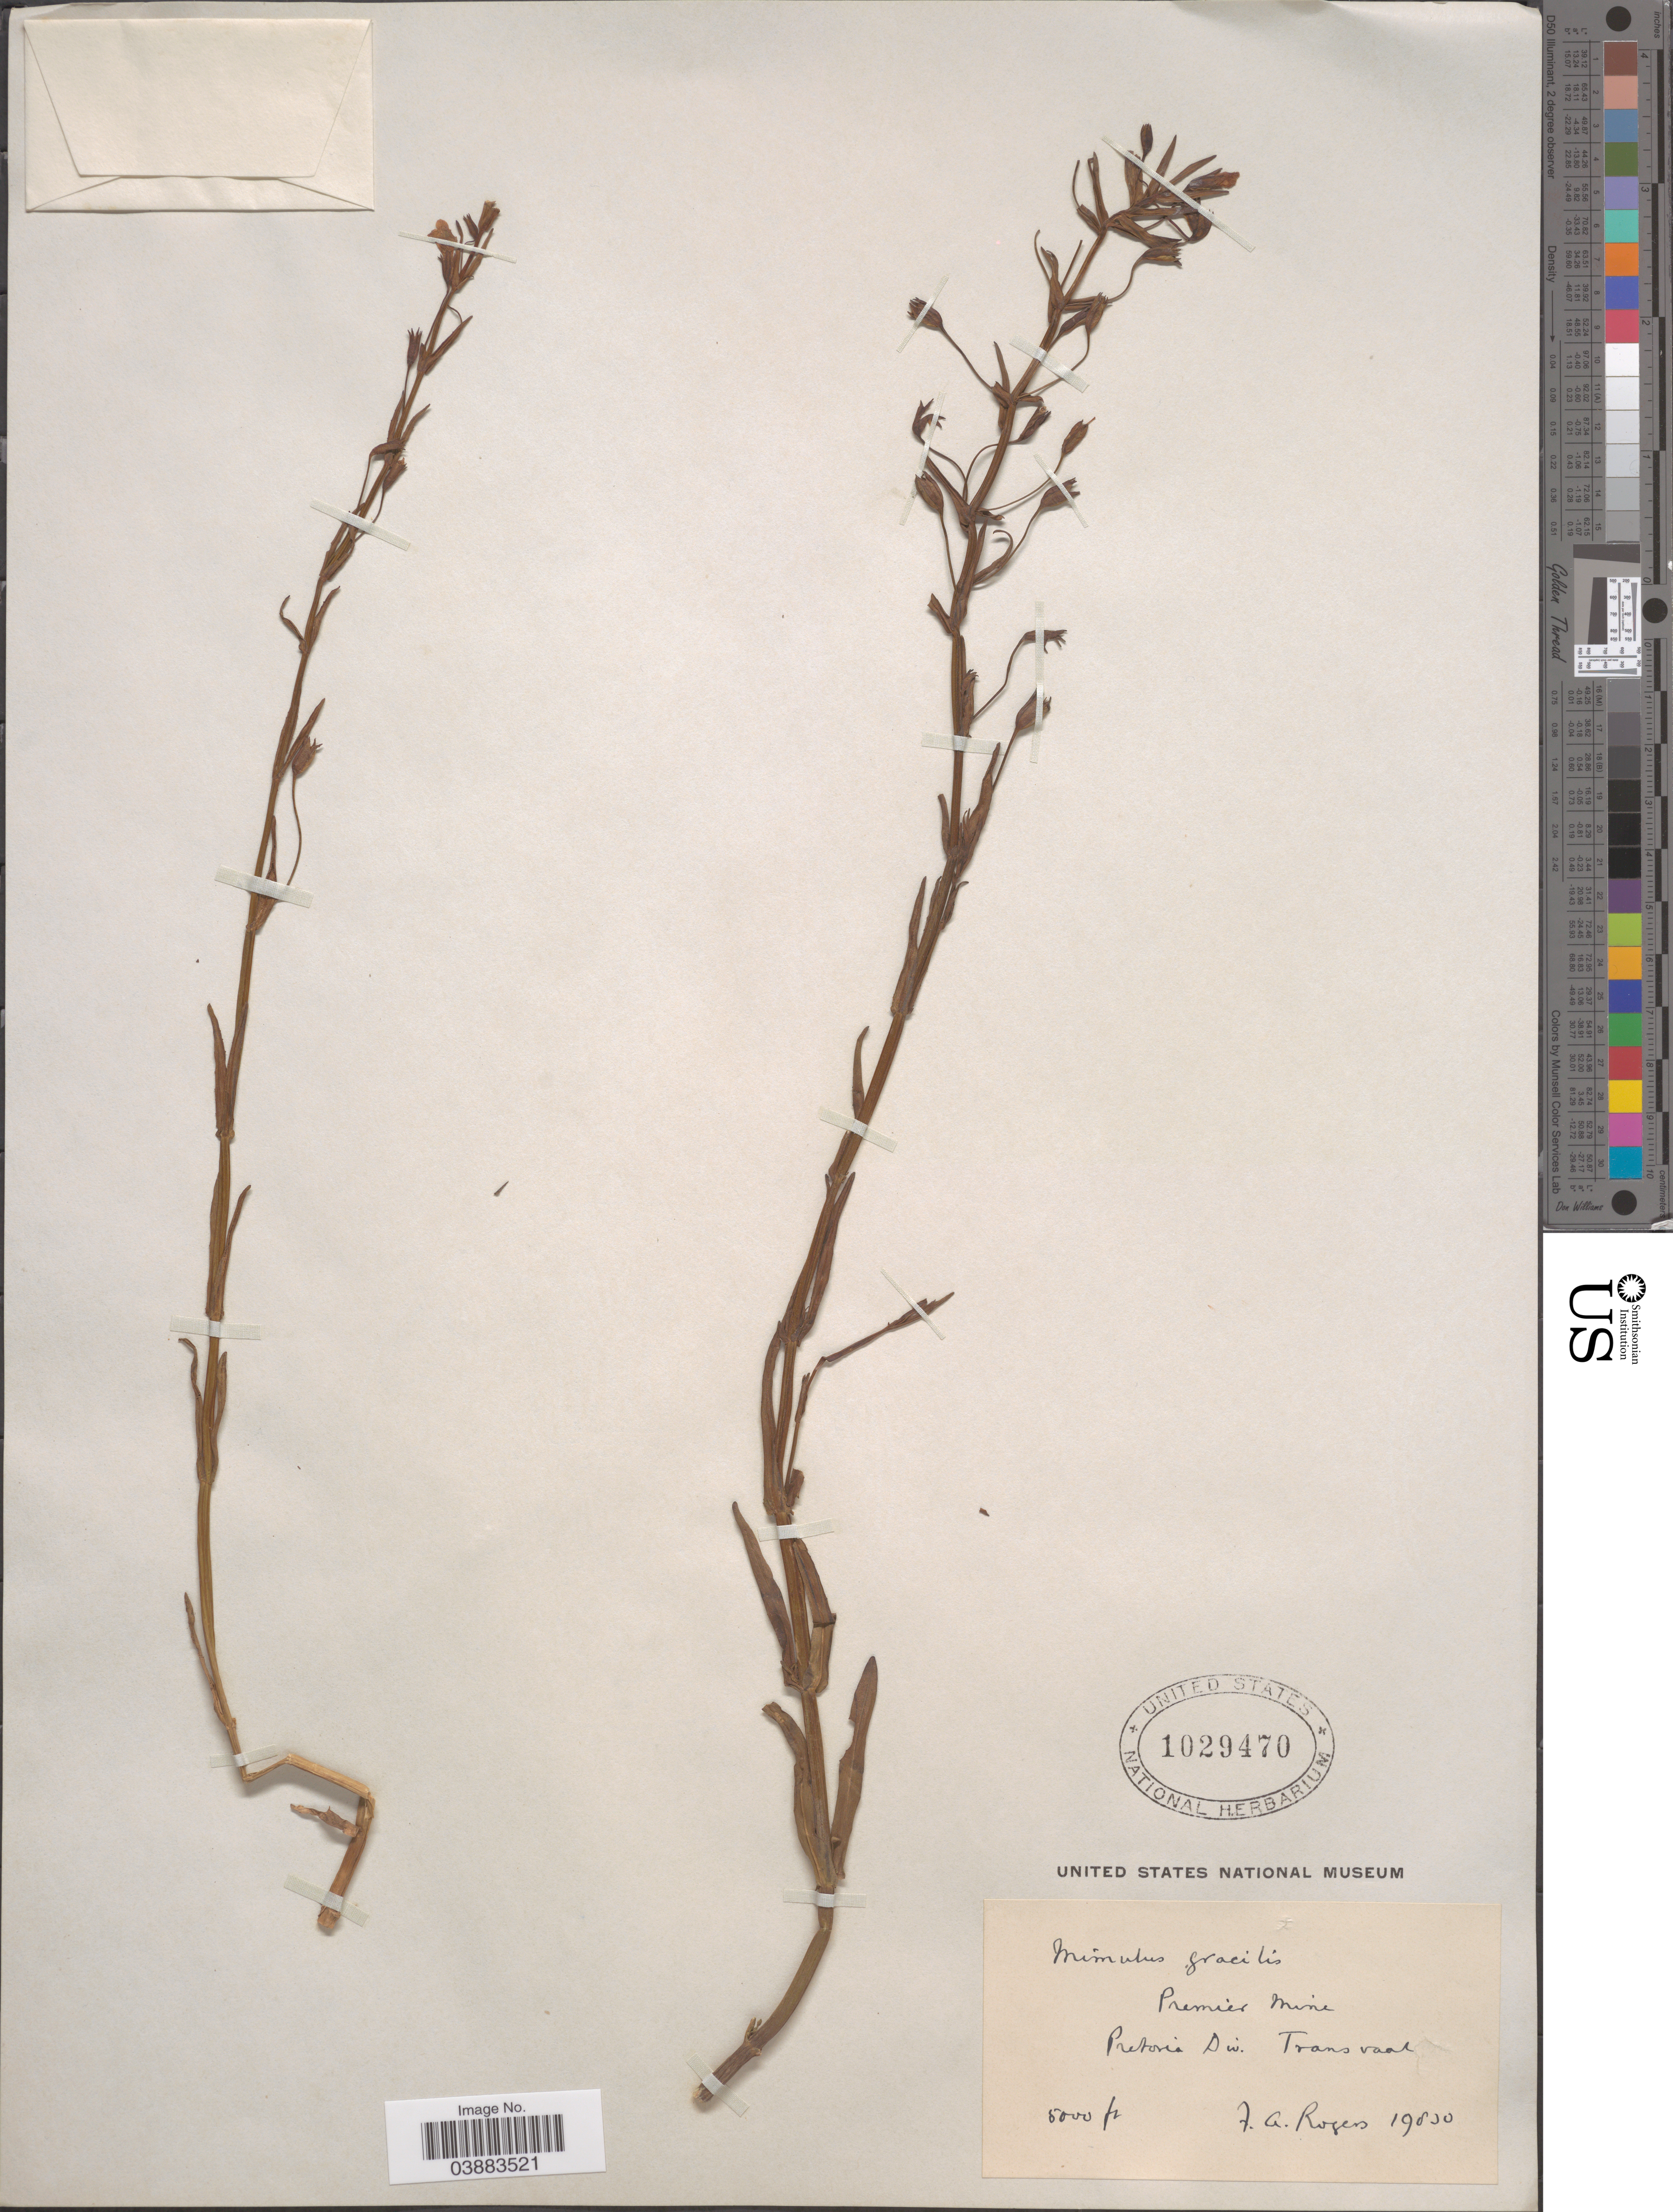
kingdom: Plantae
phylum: Tracheophyta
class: Magnoliopsida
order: Lamiales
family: Phrymaceae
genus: Mimulus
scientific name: Mimulus gracilis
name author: R. Br.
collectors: F. A. Rogers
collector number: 19830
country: South Africa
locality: Premier Mine. Pretoria Div. Transvaal.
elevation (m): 152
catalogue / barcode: US 1029470